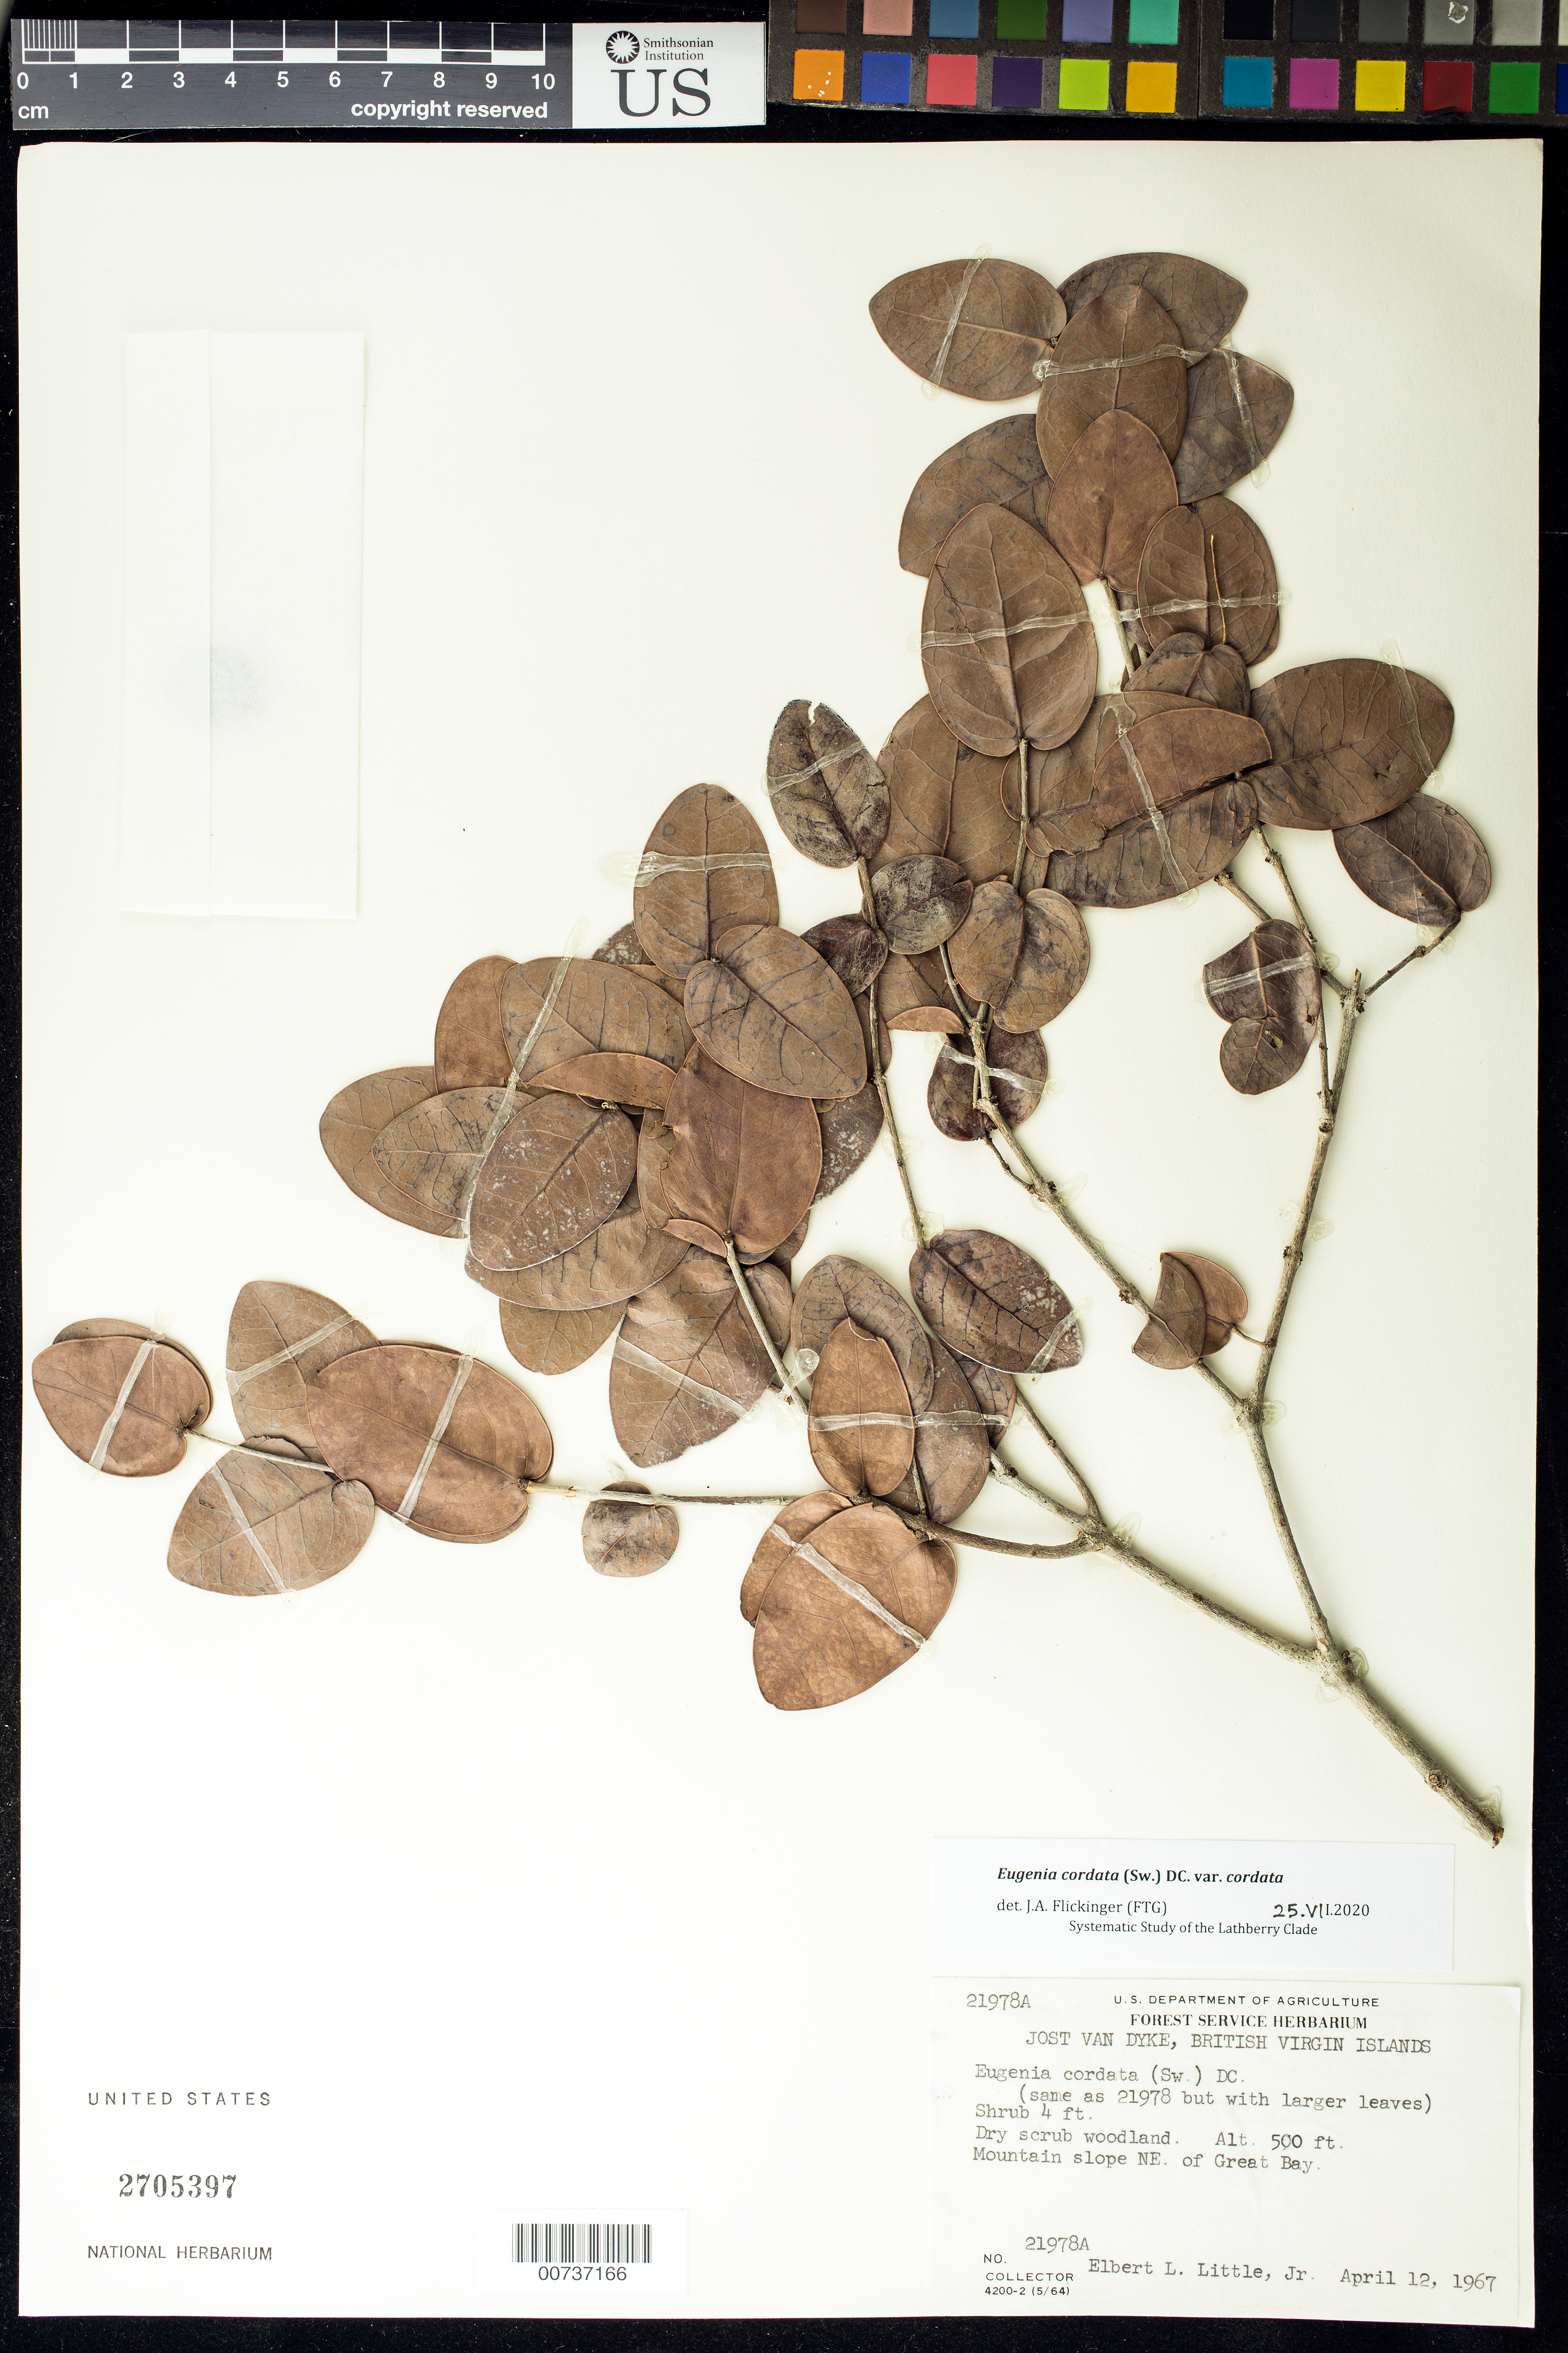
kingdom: Plantae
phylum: Tracheophyta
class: Magnoliopsida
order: Myrtales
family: Myrtaceae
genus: Eugenia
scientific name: Eugenia cordata var. cordata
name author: (Sw.) DC.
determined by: Flickinger, Jonathan A.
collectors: E. L. Little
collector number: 21978a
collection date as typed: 12 Apr 1967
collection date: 1967-04-12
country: British Virgin Islands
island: Jost Van Dyke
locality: Mountain slope NE of Great Bay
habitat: Dry scrub woodland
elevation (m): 152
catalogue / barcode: US 2705397